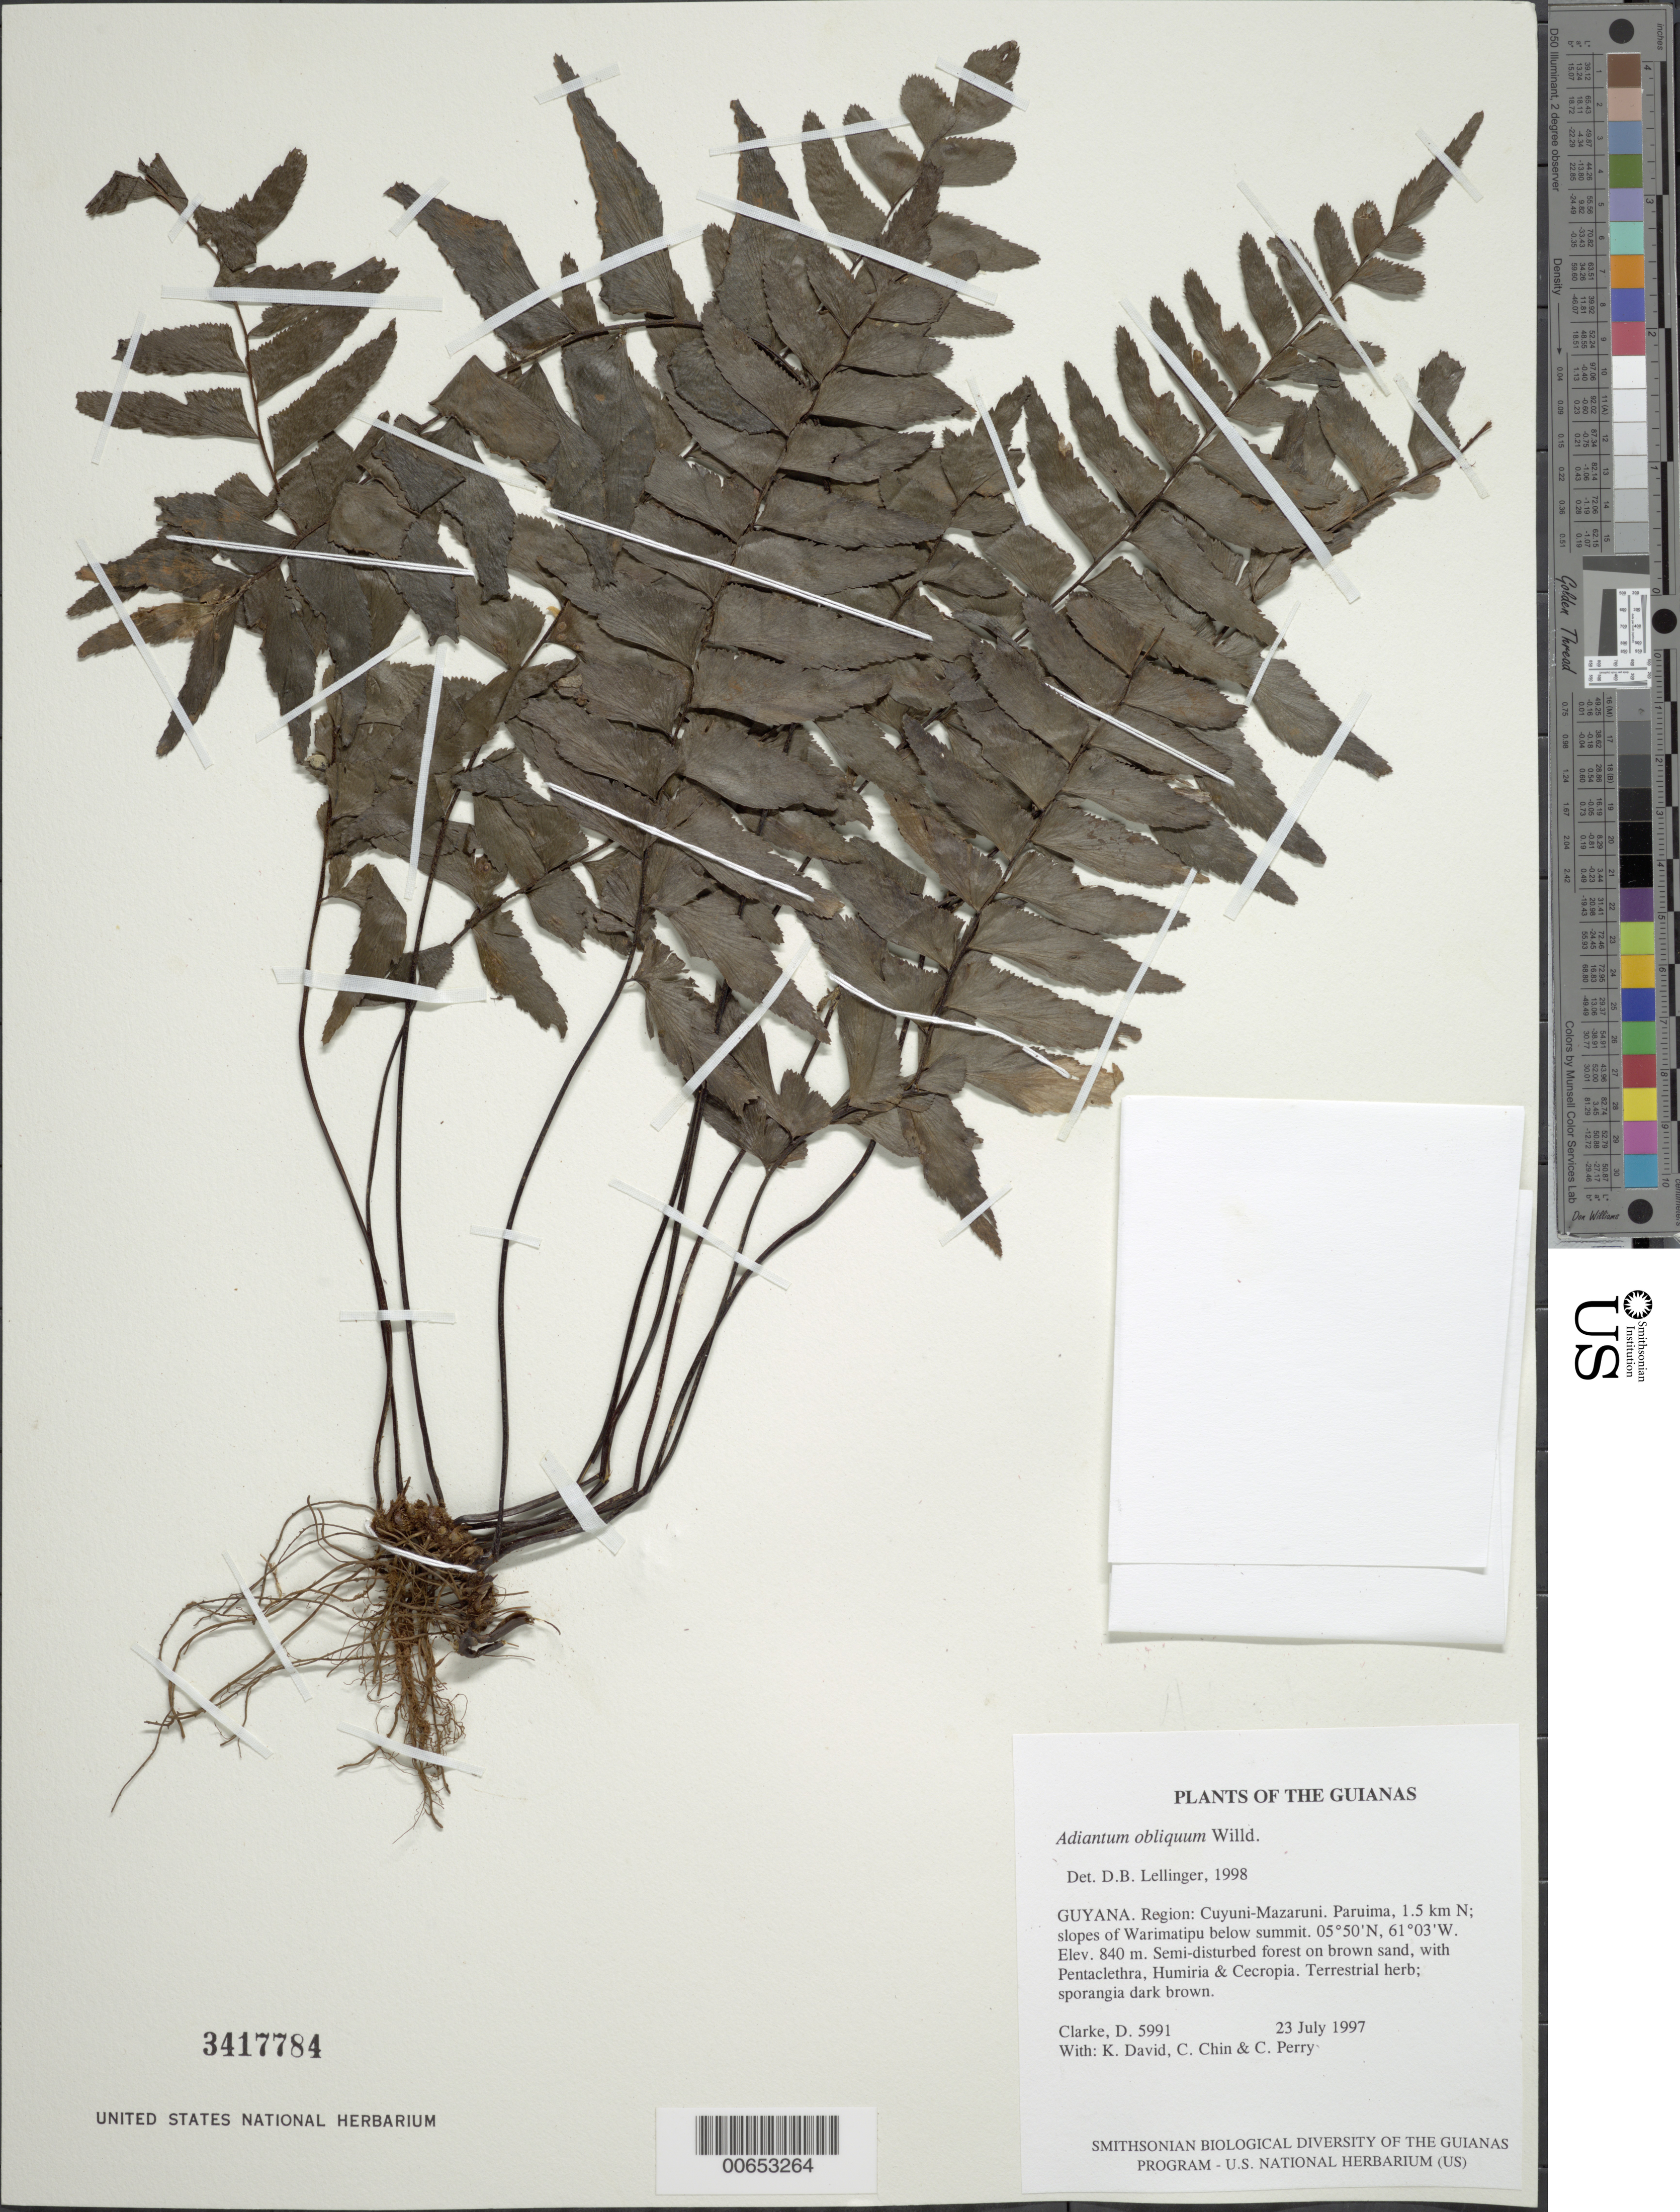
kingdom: Plantae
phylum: Tracheophyta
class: Polypodiopsida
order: Polypodiales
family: Pteridaceae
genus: Adiantum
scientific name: Adiantum obliquum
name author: Willd.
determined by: Lellinger, David B., (BOT), Smithsonian Institution - National Museum of Natural History (UNITED STATES)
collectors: H. D. Clarke, K. David, C. Chin & C. Perry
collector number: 5991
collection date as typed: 23 July 1997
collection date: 1997-07-23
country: Guyana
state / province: Cuyuni-Mazaruni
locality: Paruima, 1.5 km N; slopes of Warimatipu below summit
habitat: Semi-disturbed forest on brown sand, with Pentaclethra, Humiria & Cecropia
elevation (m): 840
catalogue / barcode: US 3417784